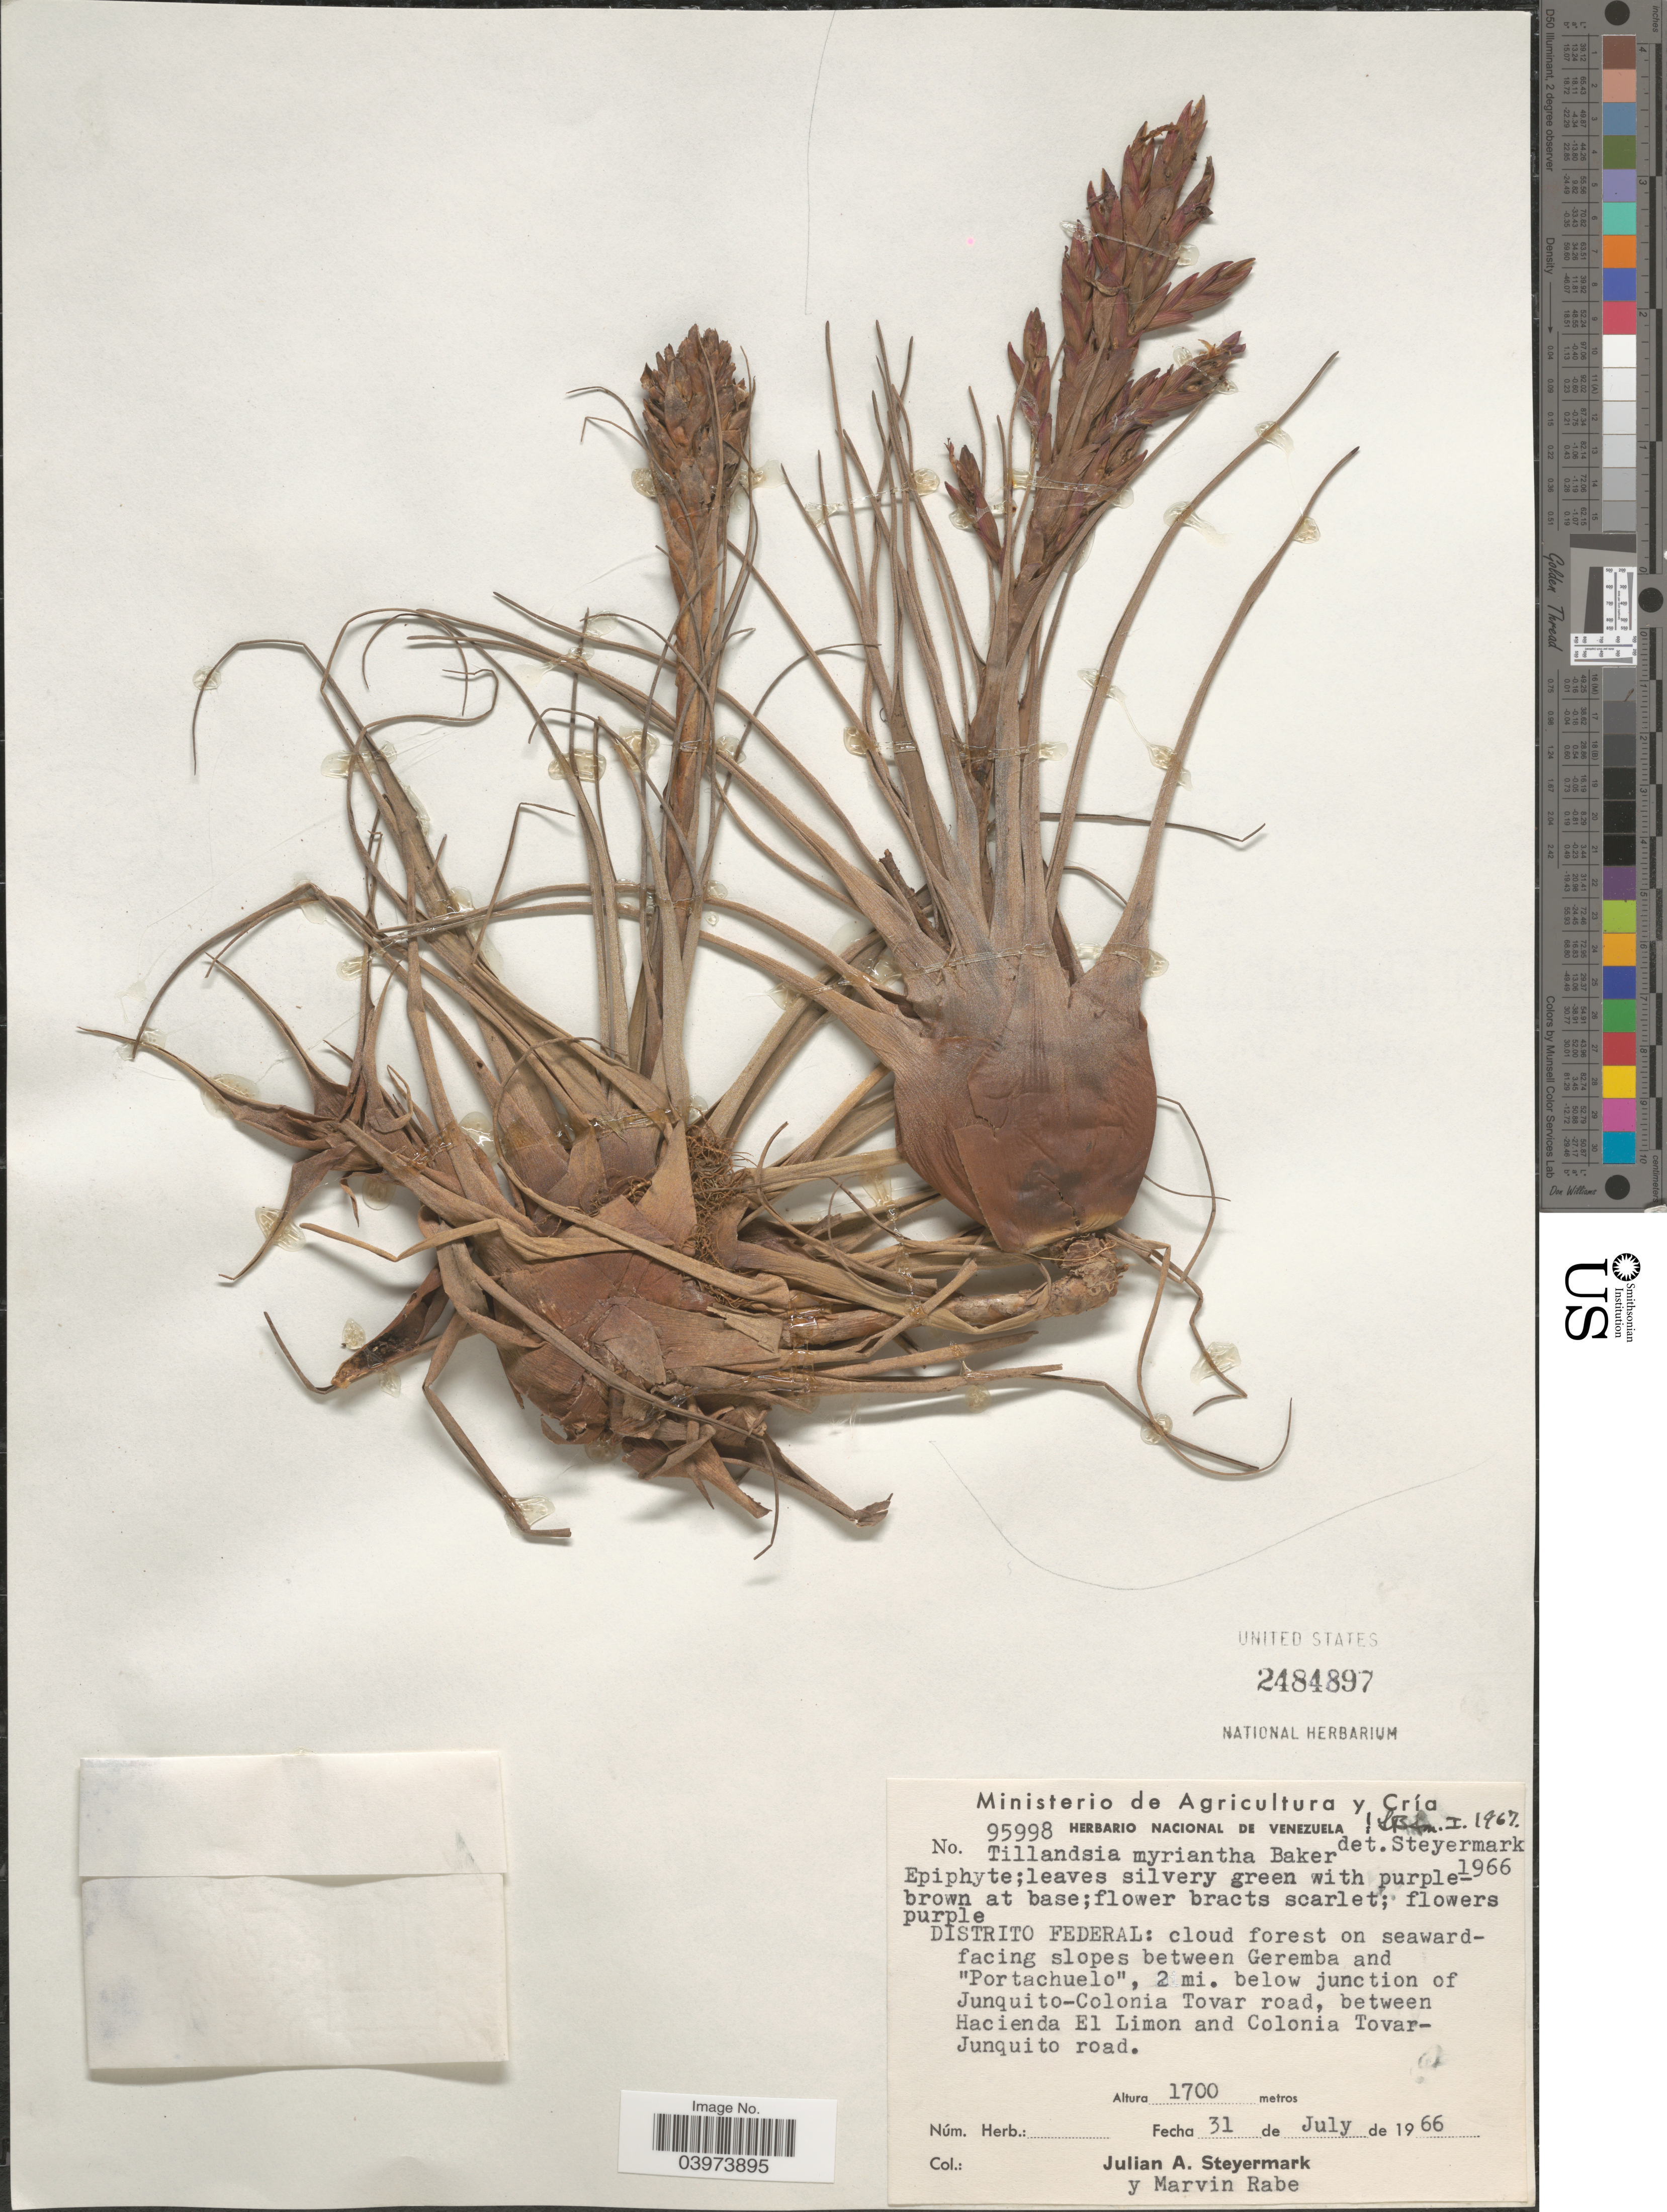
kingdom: Plantae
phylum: Tracheophyta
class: Liliopsida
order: Poales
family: Bromeliaceae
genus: Tillandsia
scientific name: Tillandsia myriantha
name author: Baker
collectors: J. Steyermark & M. Rabe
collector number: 95998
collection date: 1966-07-31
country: Venezuela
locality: Distrito Federal: cloud forest on seaward facing slopes between Geremba and "Portachuelo", 2 mi. below junction of Junquito-Colonia Tovar road, between Hacienda El Limon and Colonia Tovar-Junquito road.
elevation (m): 1700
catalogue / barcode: US 2484897